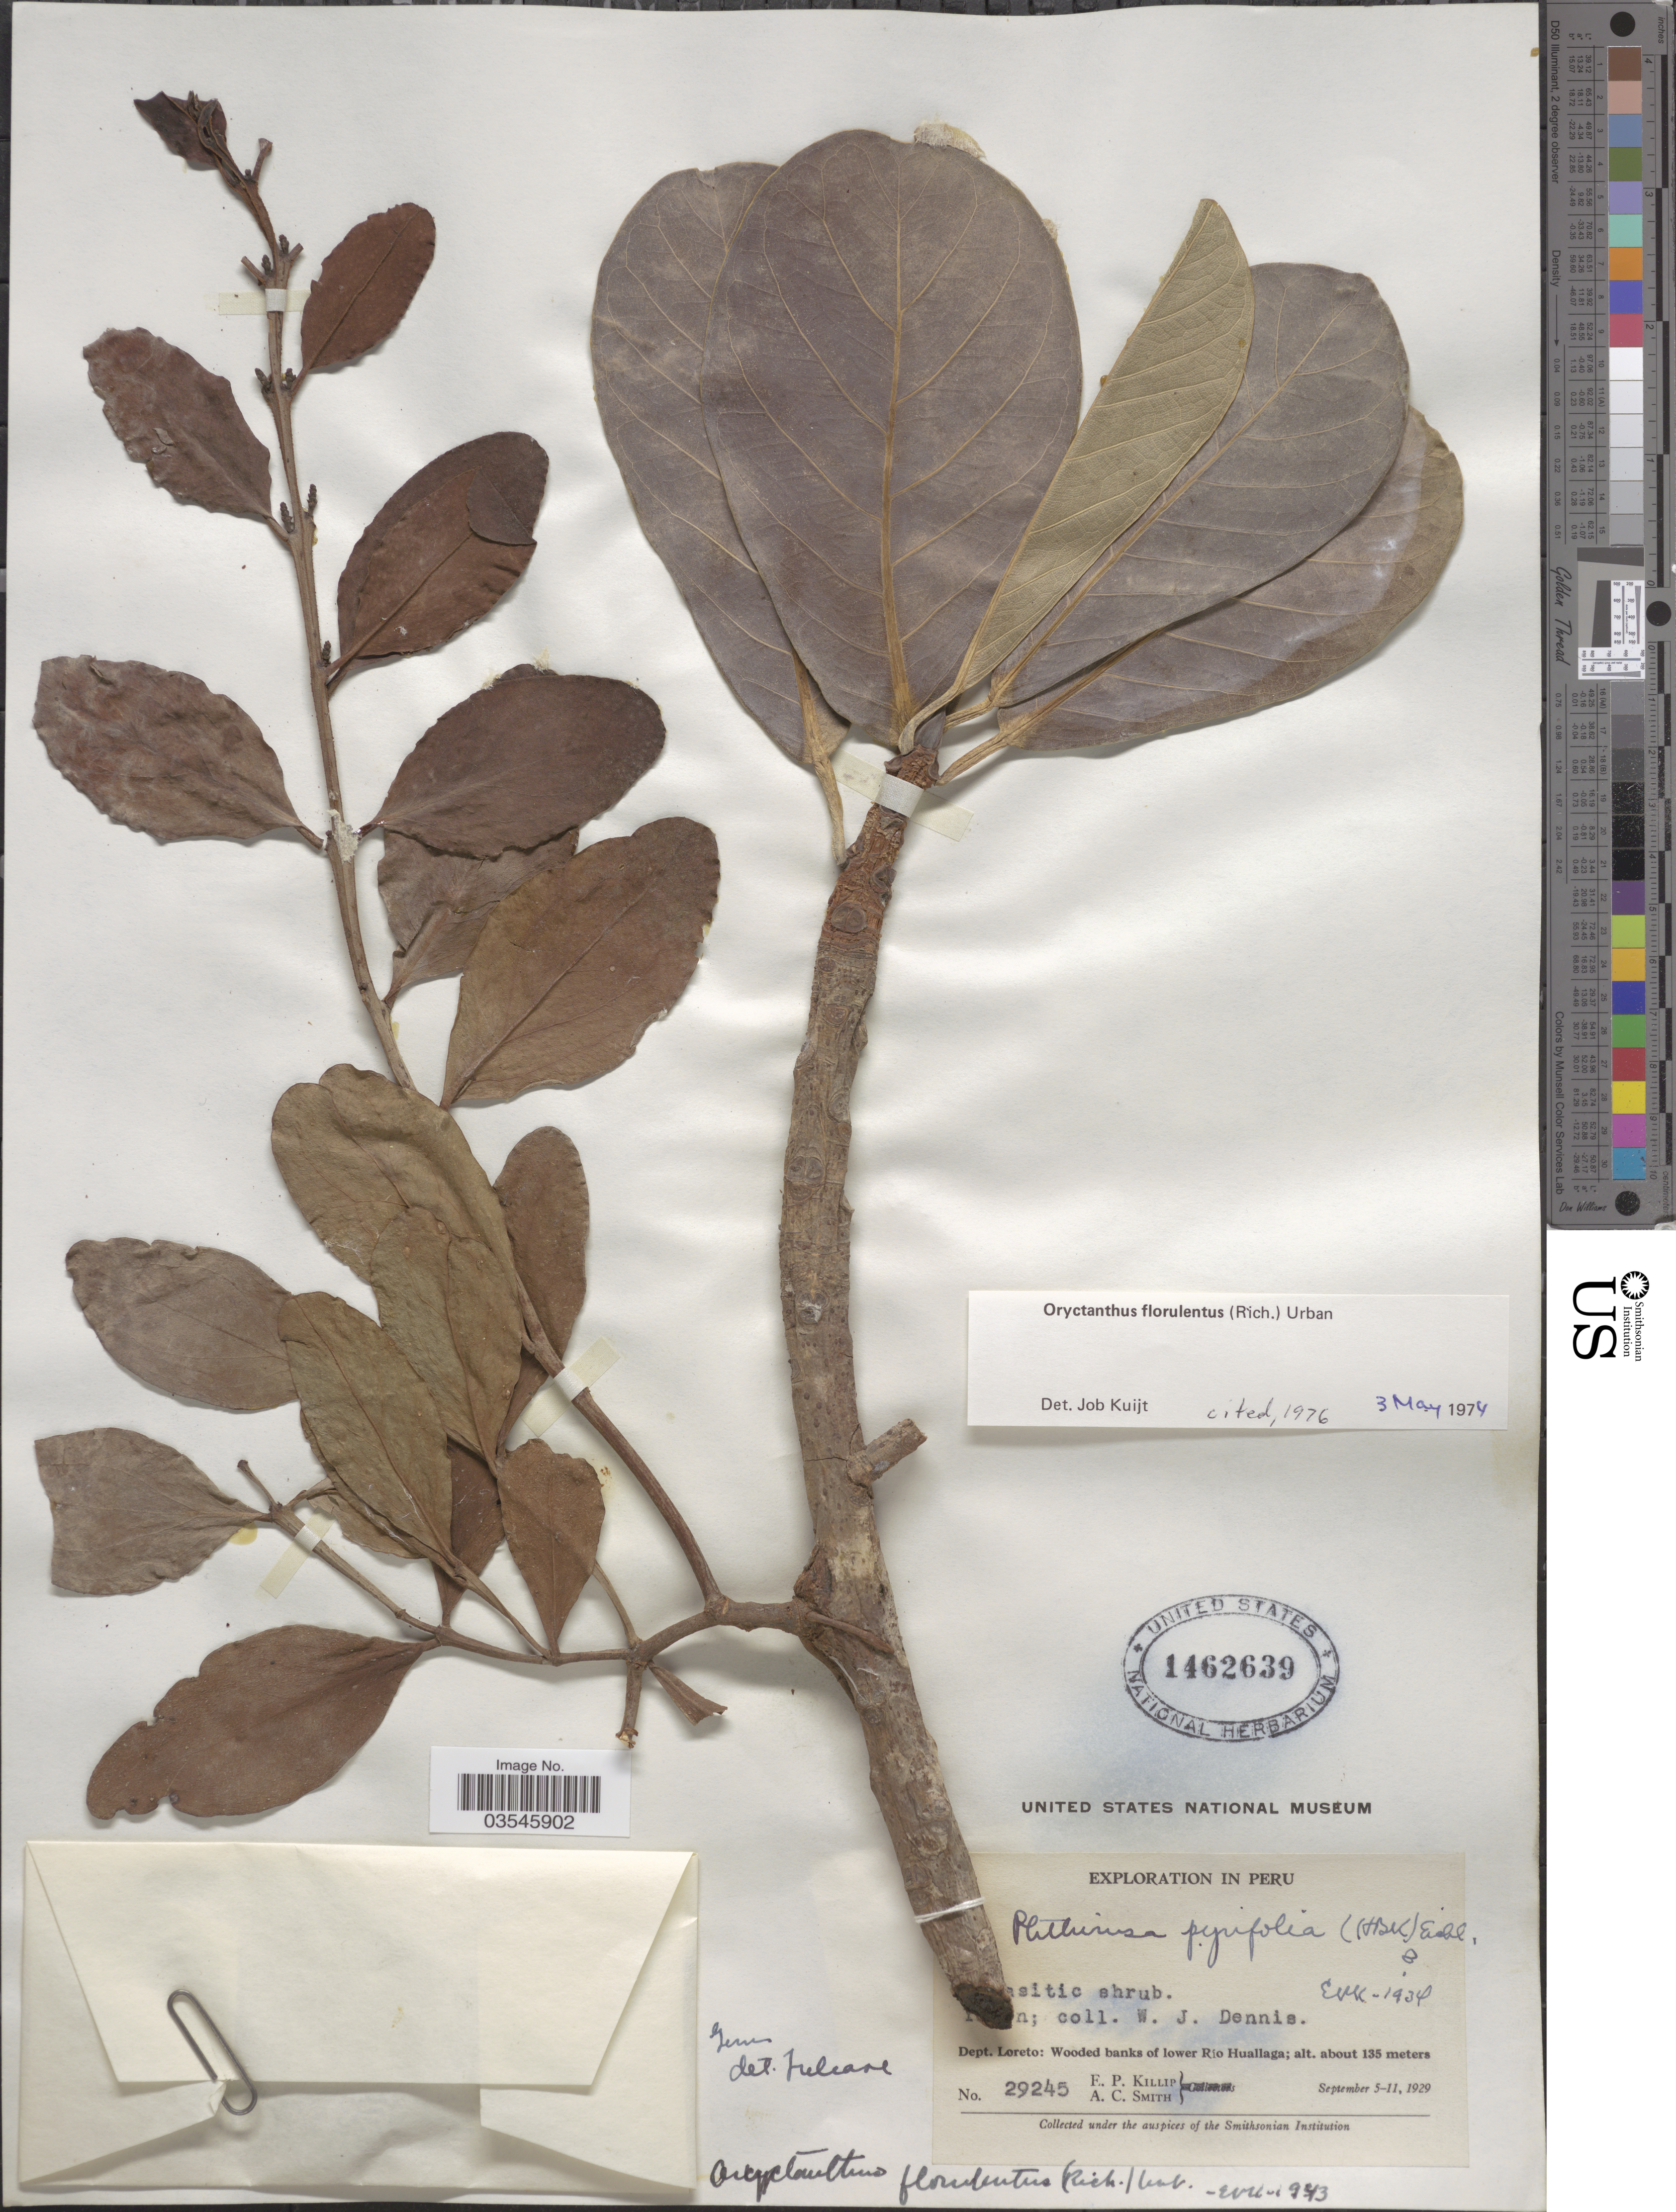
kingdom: Plantae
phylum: Tracheophyta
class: Magnoliopsida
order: Santalales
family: Loranthaceae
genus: Oryctanthus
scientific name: Oryctanthus florulentus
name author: (Rich.) Tiegh.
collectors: E. P. Killip & A. C. Smith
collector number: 29245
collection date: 1929-09-05/1929-09-11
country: Peru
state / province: Loreto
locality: Dept. Loreto: Wooded banks of lower Río Huallaga.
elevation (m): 135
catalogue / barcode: US 1462639